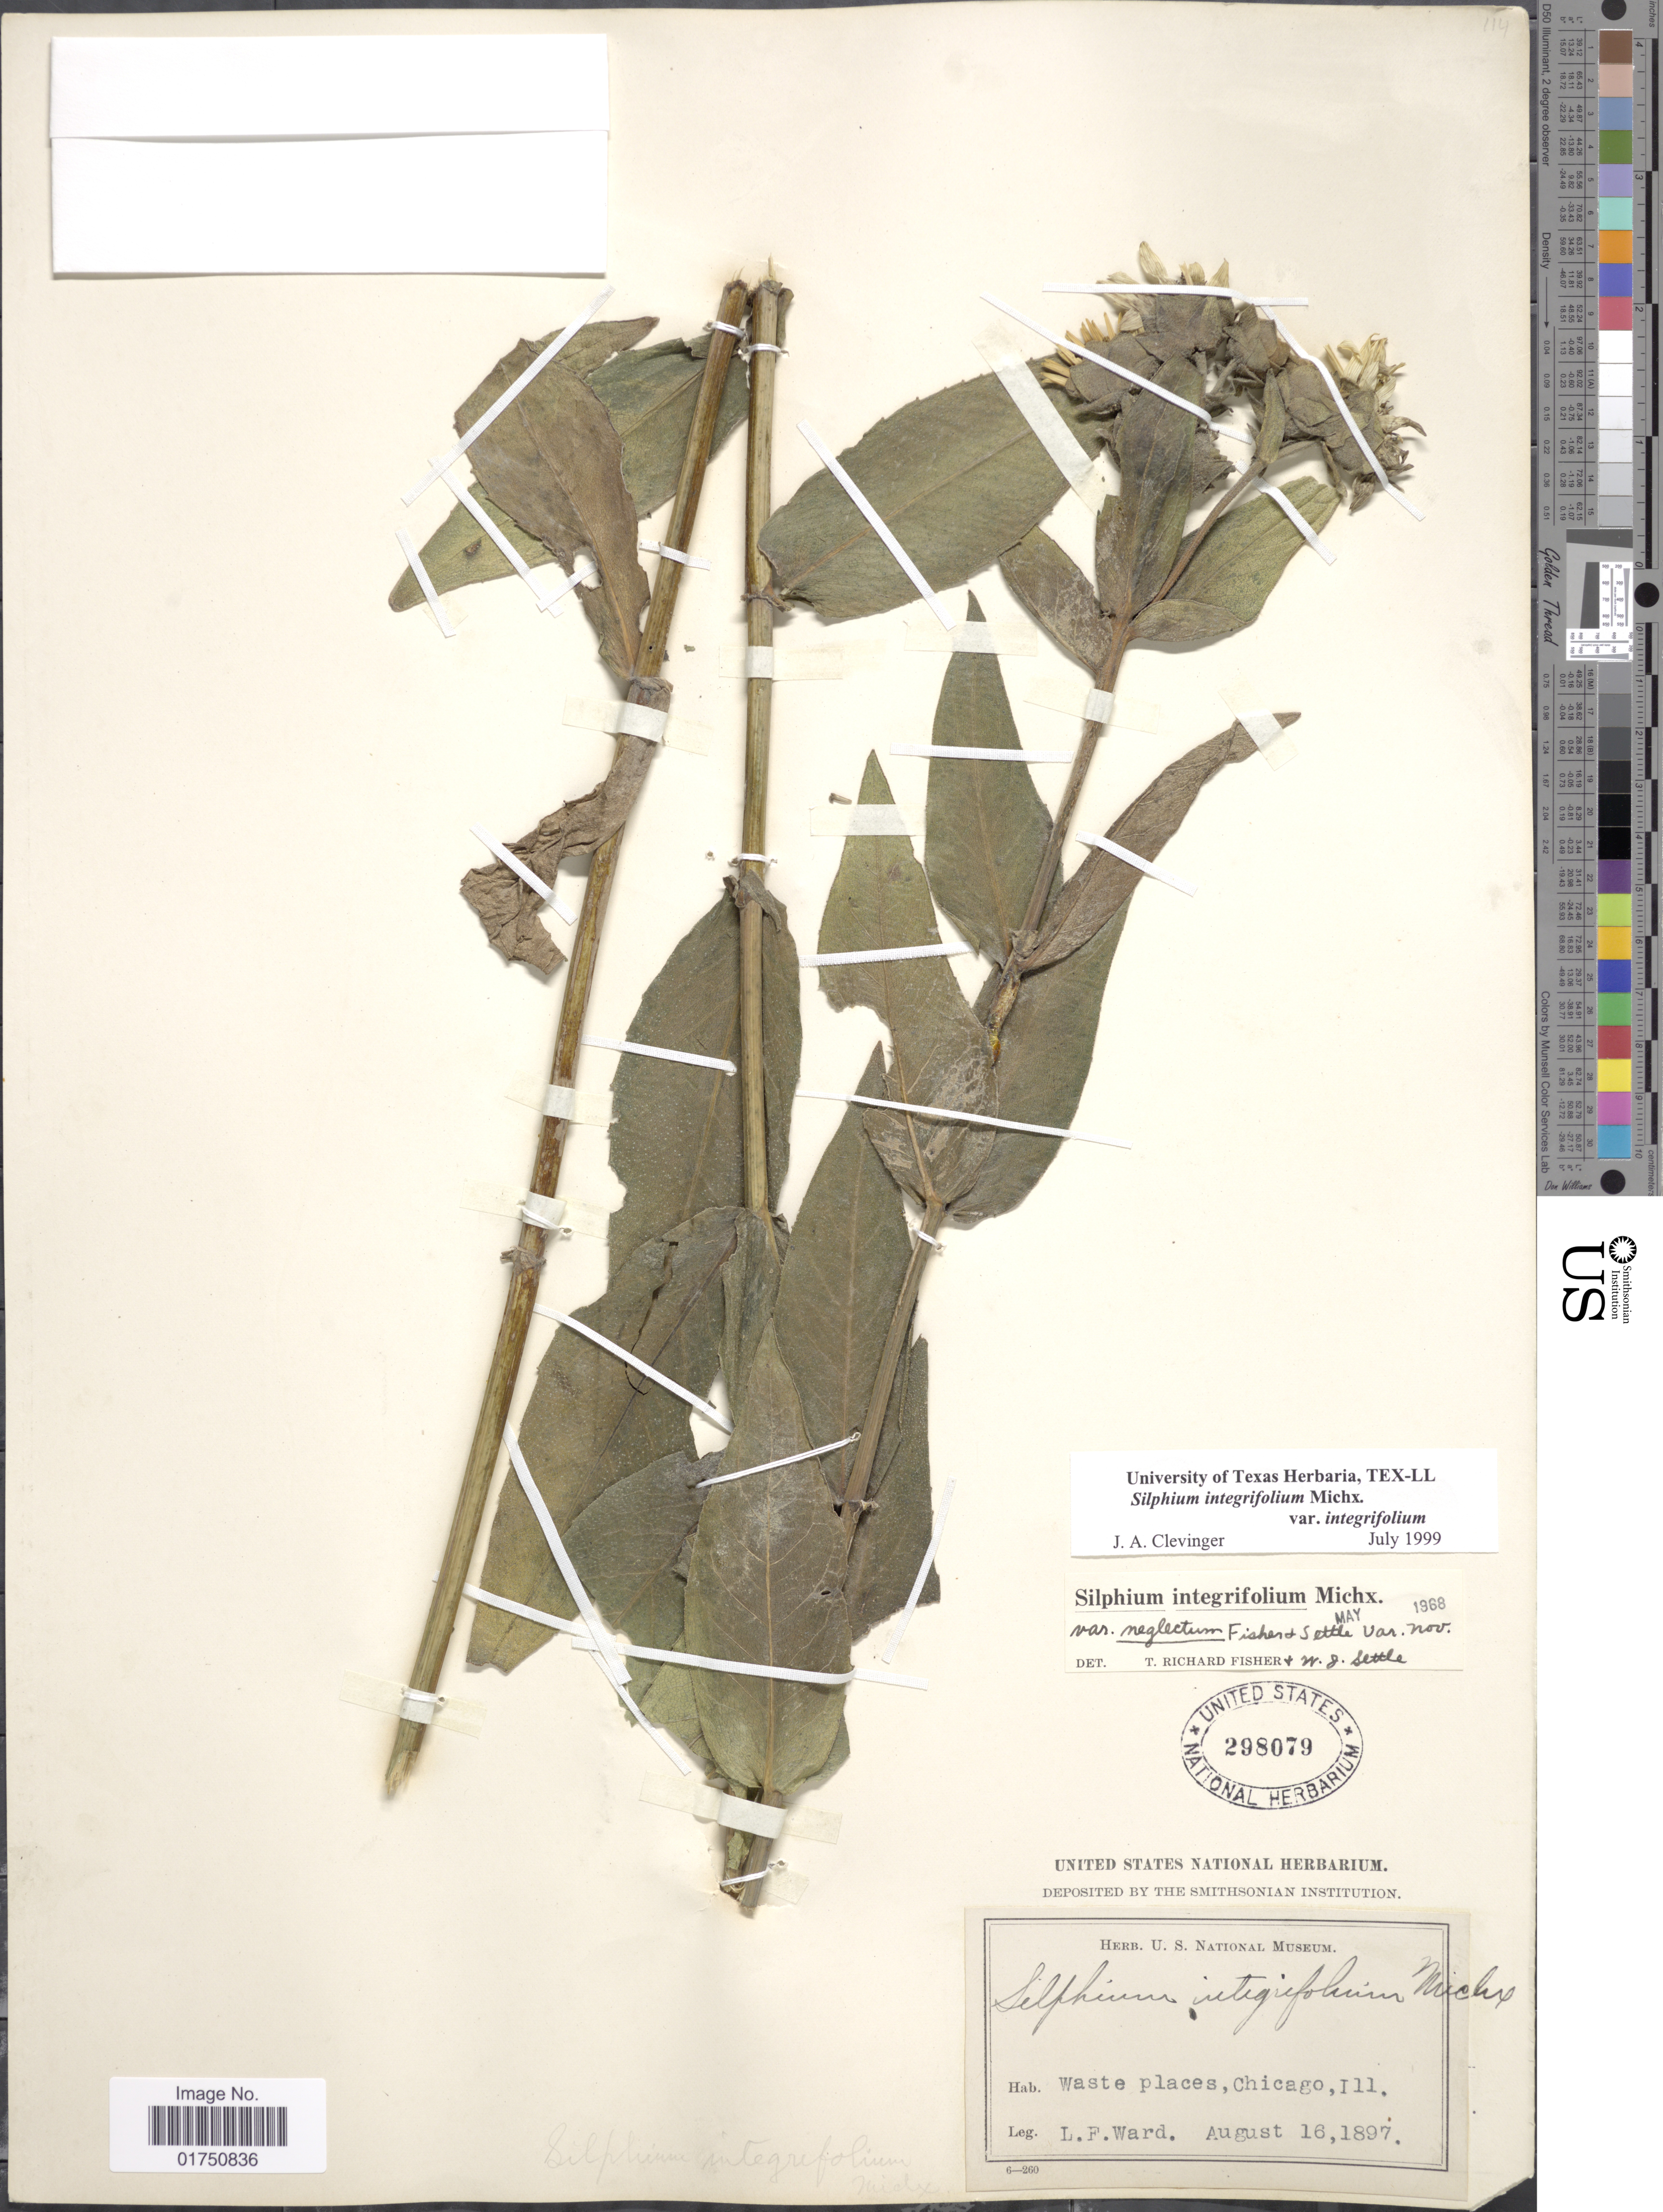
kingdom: Plantae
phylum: Tracheophyta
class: Magnoliopsida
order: Asterales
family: Asteraceae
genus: Silphium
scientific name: Silphium integrifolium var. integrifolium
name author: Michx.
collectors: L. Ward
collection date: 1897-08-16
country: United States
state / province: Illinois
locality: Waste places, Chicago, Ill.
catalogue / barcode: US 298079